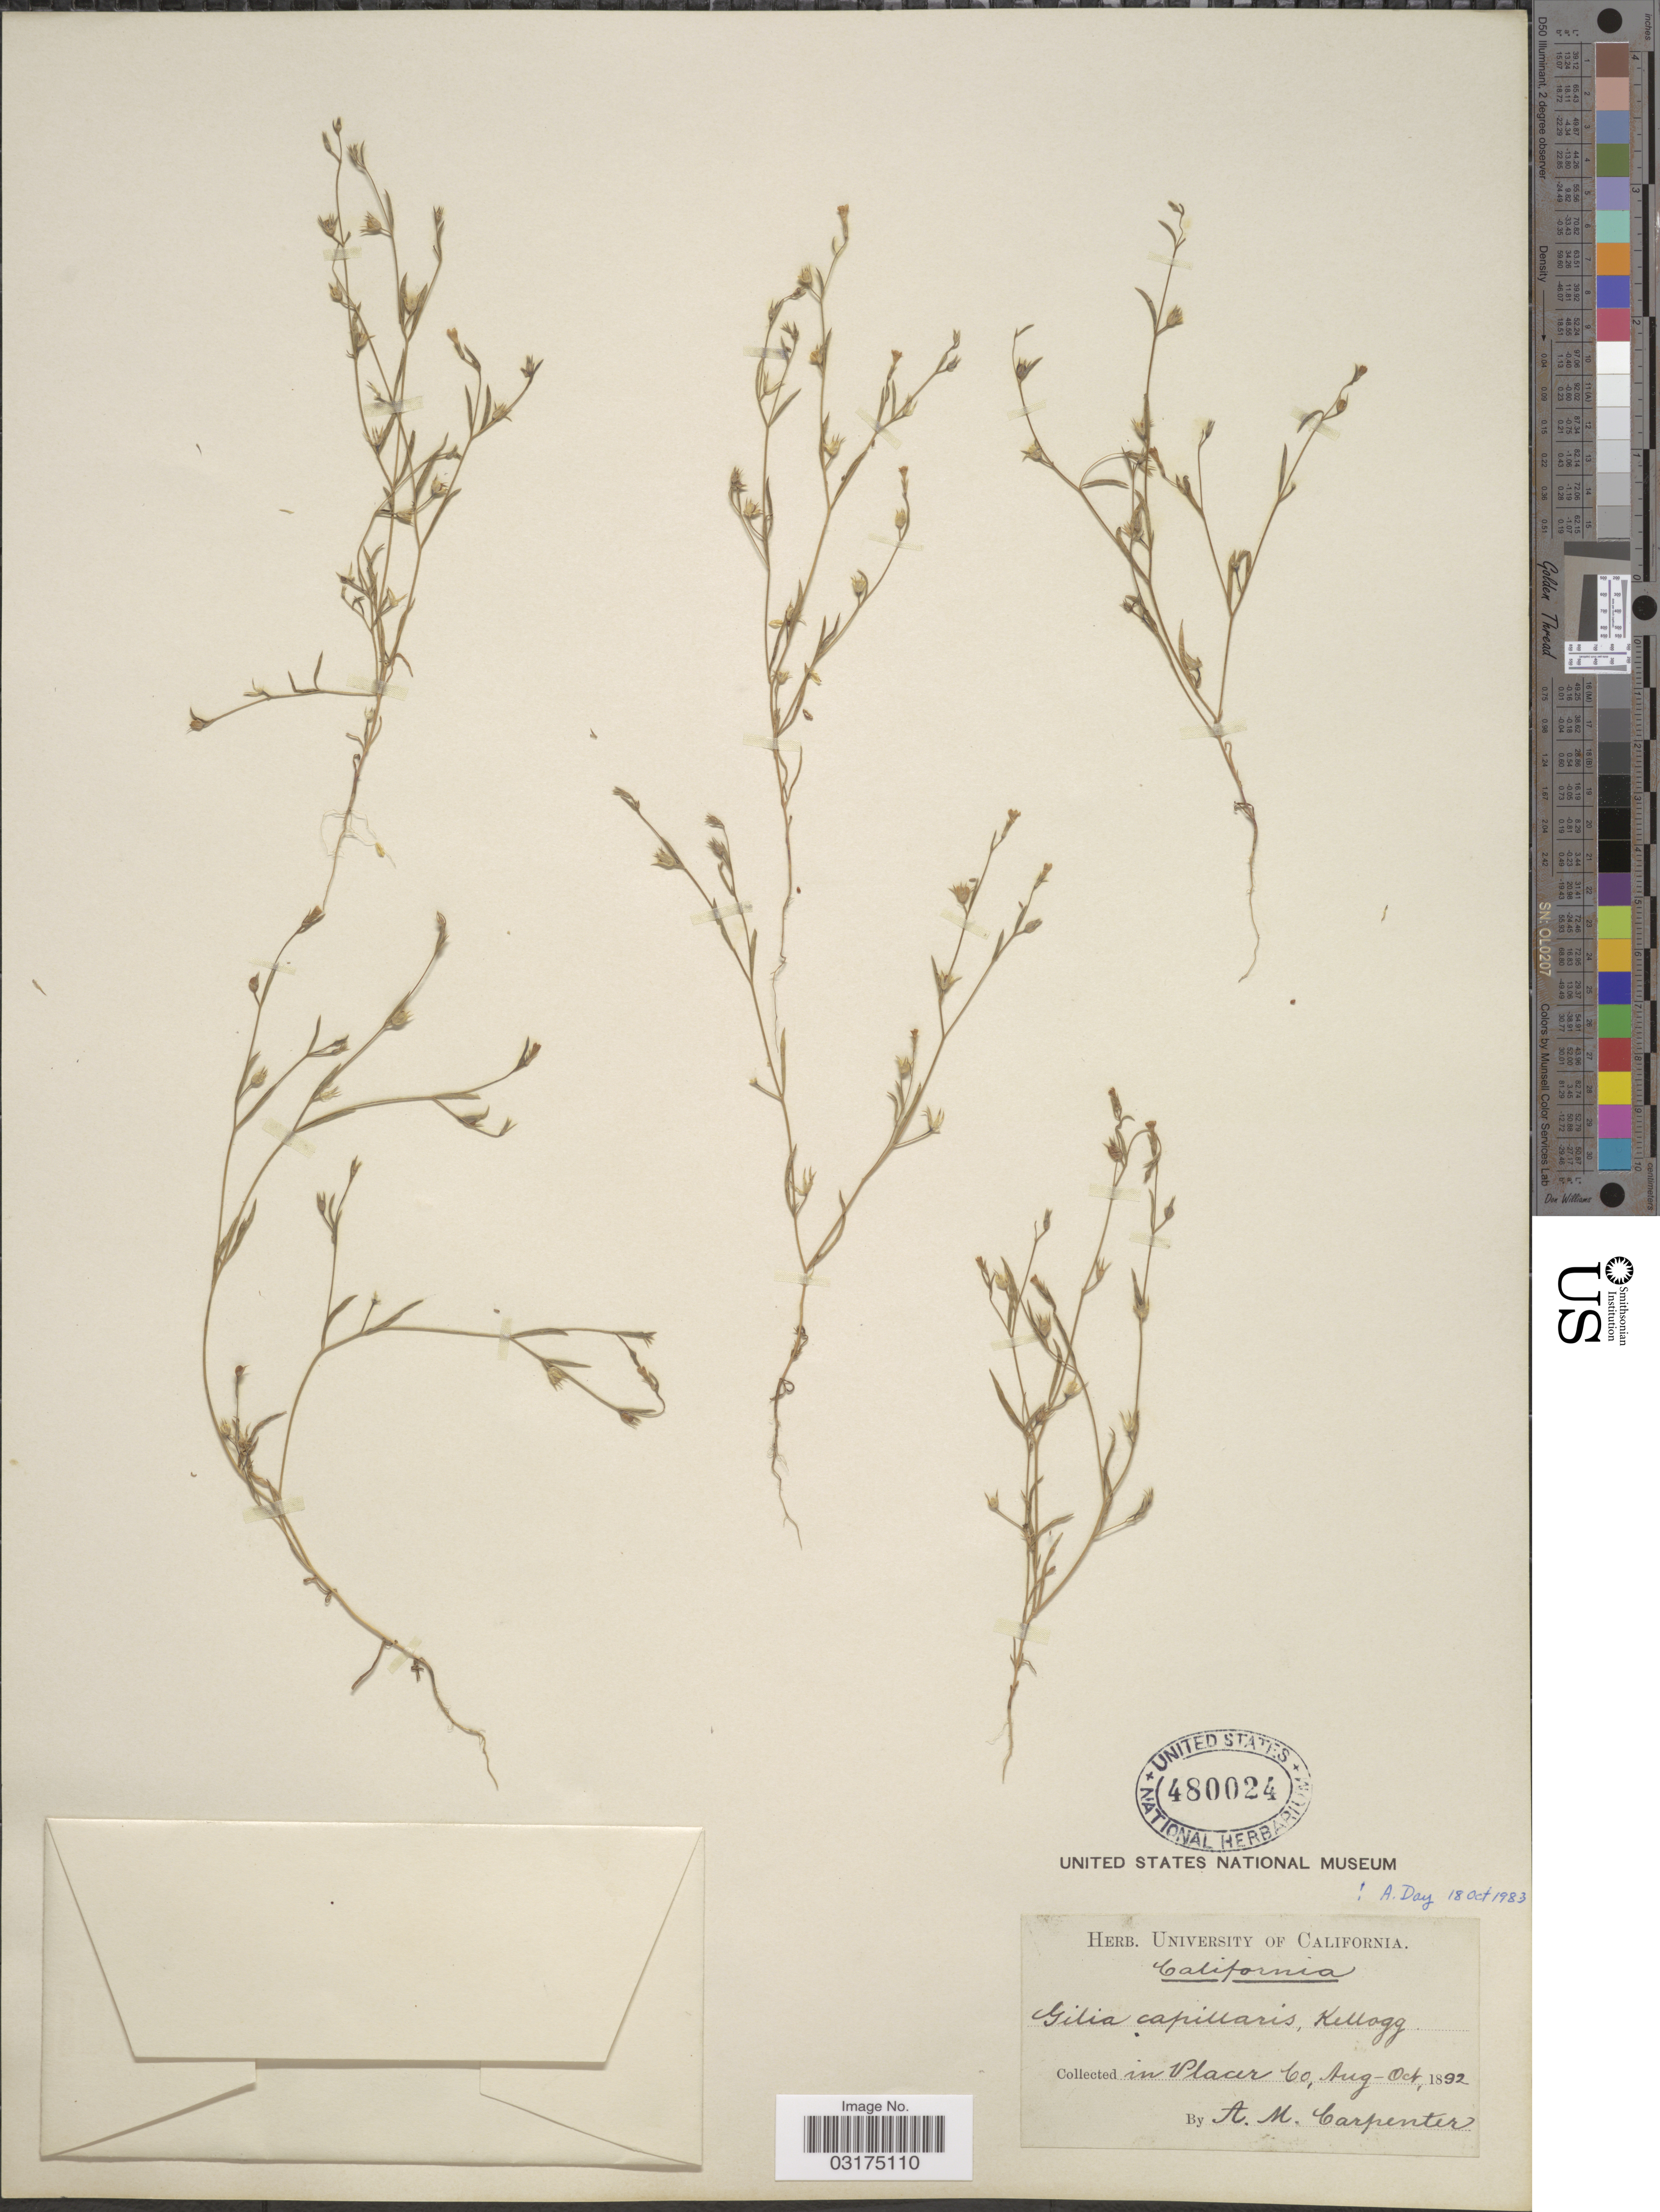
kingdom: Plantae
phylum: Tracheophyta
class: Magnoliopsida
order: Ericales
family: Polemoniaceae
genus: Navarretia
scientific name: Navarretia capillaris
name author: (Kellogg) Kuntze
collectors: A. Carpenter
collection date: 1892-08/1892-10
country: United States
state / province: California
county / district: Placer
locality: In Placer Co.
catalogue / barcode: US 480024